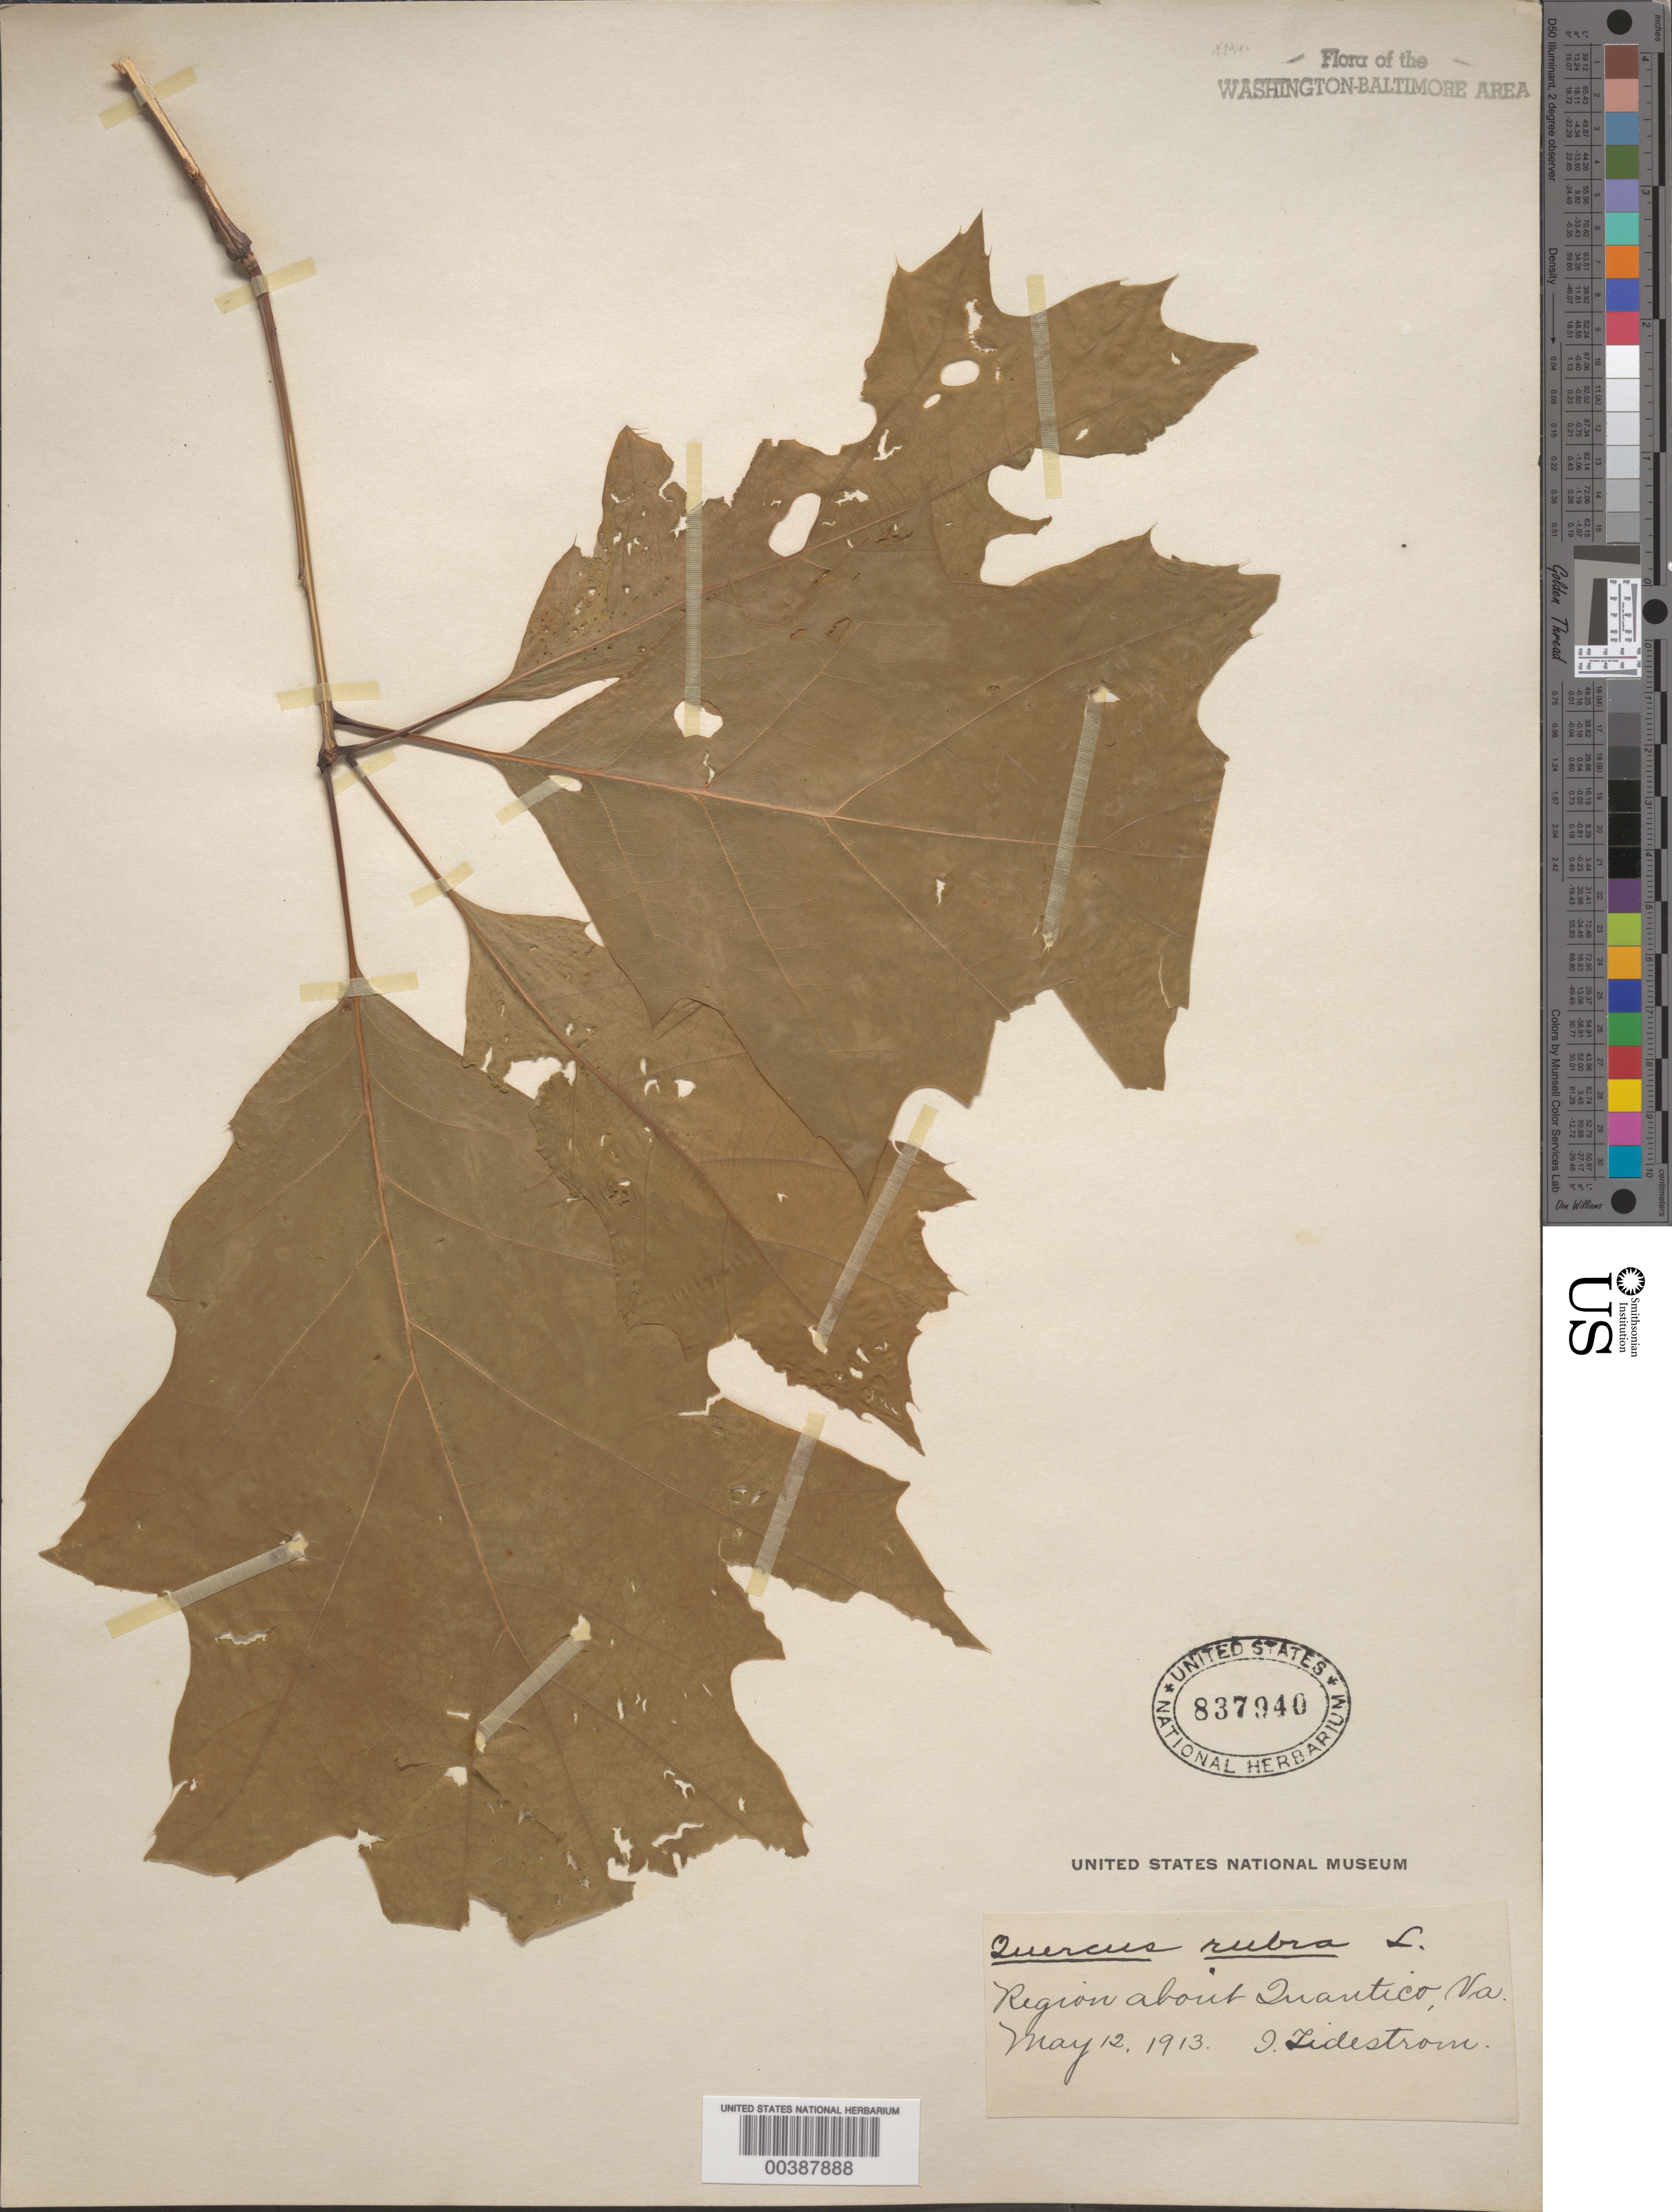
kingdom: Plantae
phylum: Tracheophyta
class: Magnoliopsida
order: Fagales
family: Fagaceae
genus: Quercus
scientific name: Quercus rubra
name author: L.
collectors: I. F. Tidestrom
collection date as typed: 12 May 1913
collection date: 1913-05-12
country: United States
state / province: Virginia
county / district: Prince William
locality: Quantico vicinity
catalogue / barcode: US 837940